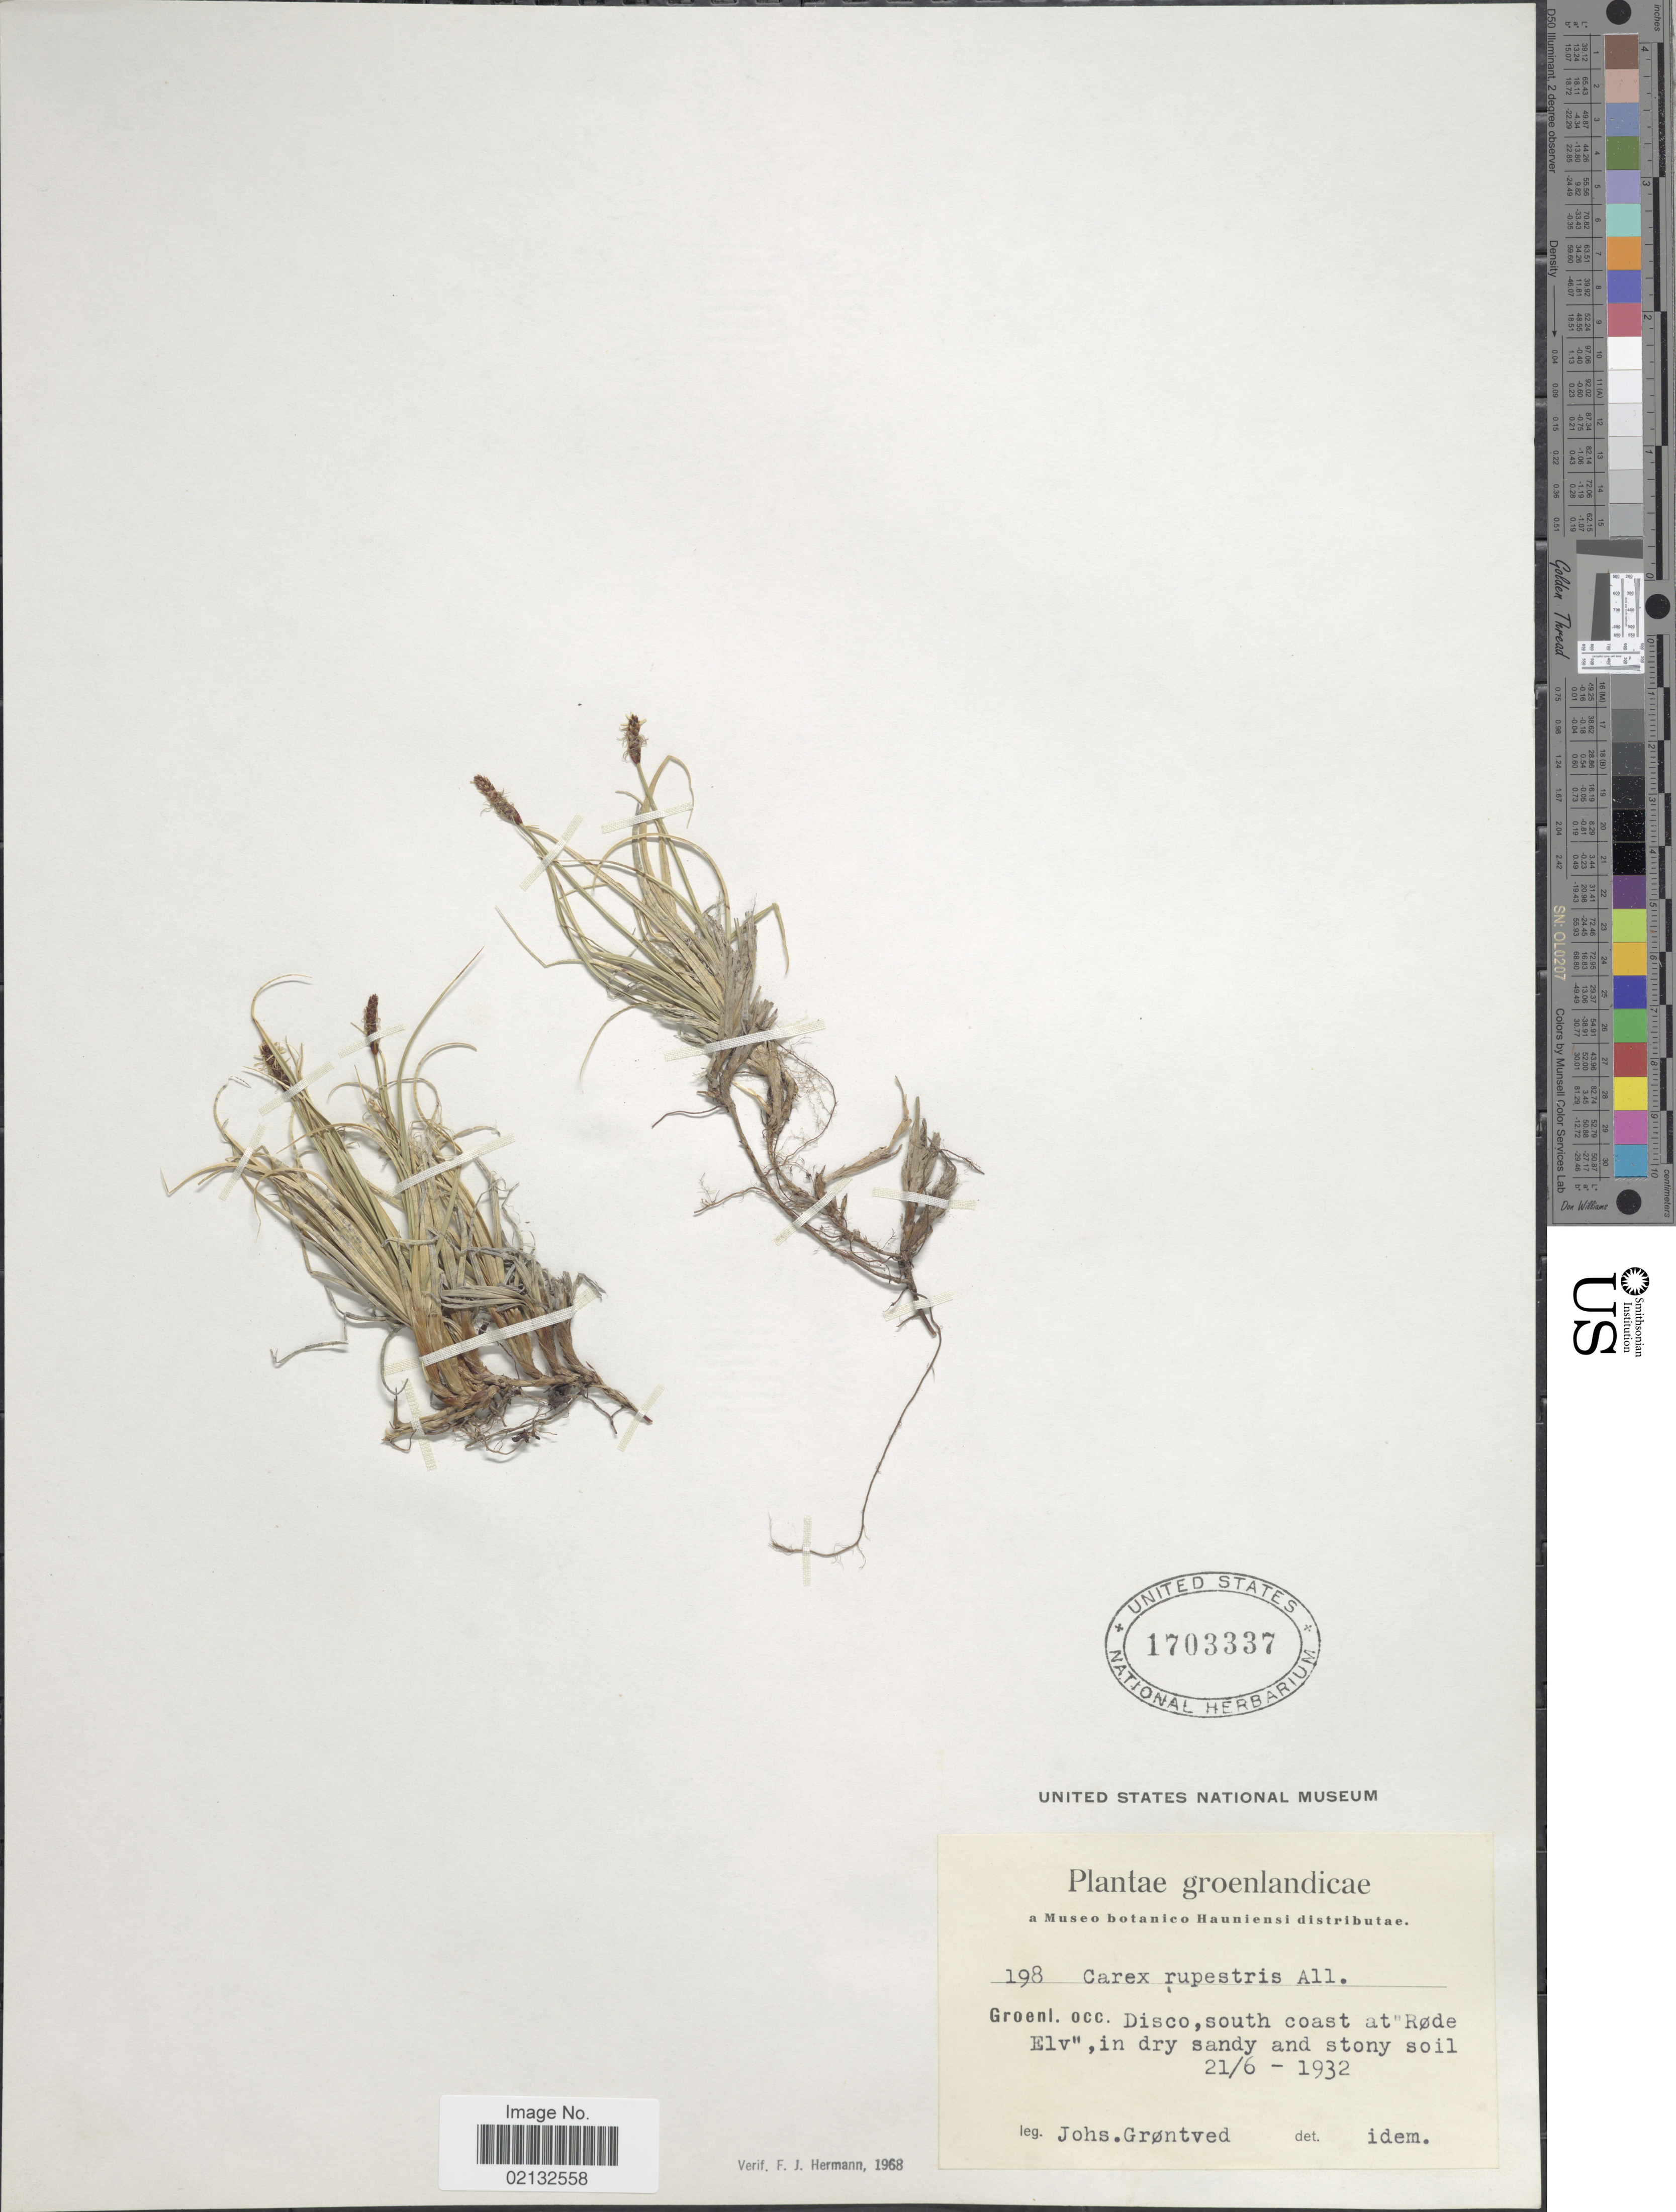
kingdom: Plantae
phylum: Tracheophyta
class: Liliopsida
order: Poales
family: Cyperaceae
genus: Carex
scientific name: Carex rupestris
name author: All.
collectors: J. Grontved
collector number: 198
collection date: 1932-06-21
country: Greenland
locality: Groenl. occ. Disco, south coast at "Rode Elv"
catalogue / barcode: US 1703337